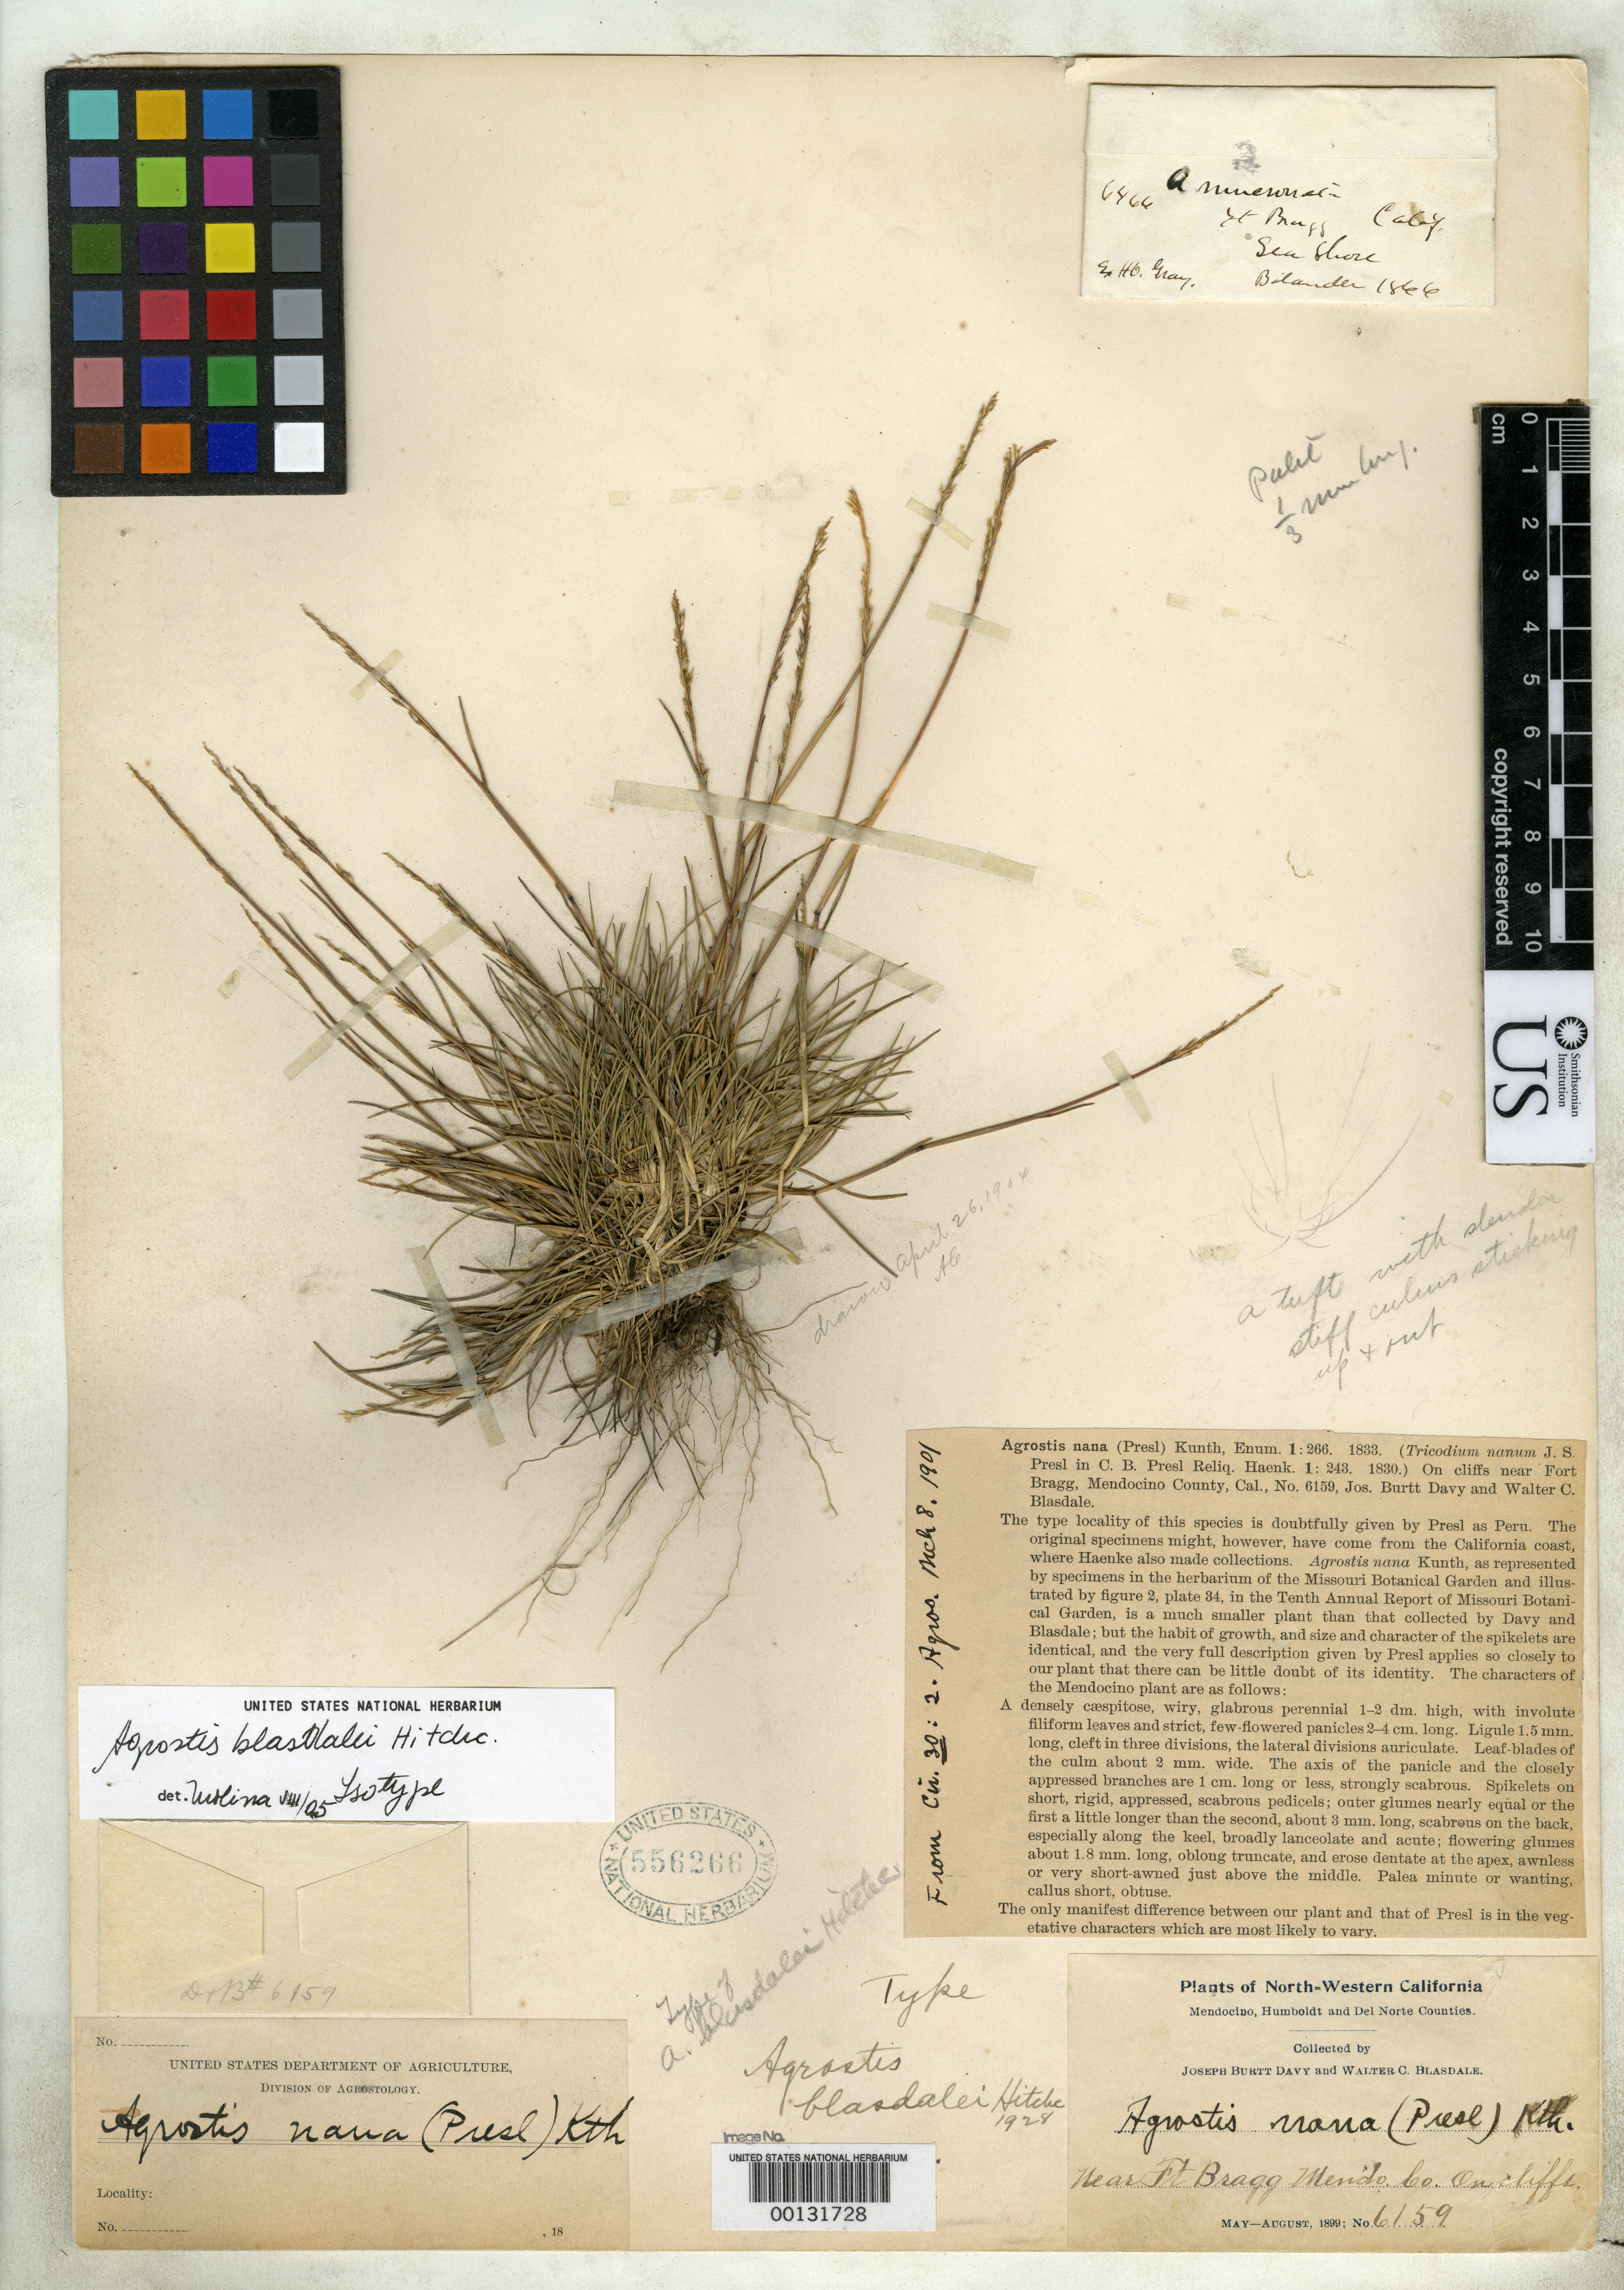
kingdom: Plantae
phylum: Tracheophyta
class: Liliopsida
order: Poales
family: Poaceae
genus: Agrostis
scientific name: Agrostis blasdalei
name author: Hitchc.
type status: Holotype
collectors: J. Burtt Davy & W. Blasdale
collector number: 6159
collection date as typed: May 1899 to -- Aug 1899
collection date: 1899-05/1899-08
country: United States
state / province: California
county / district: Mendocino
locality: Near Ft. Bragg.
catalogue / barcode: US 556266